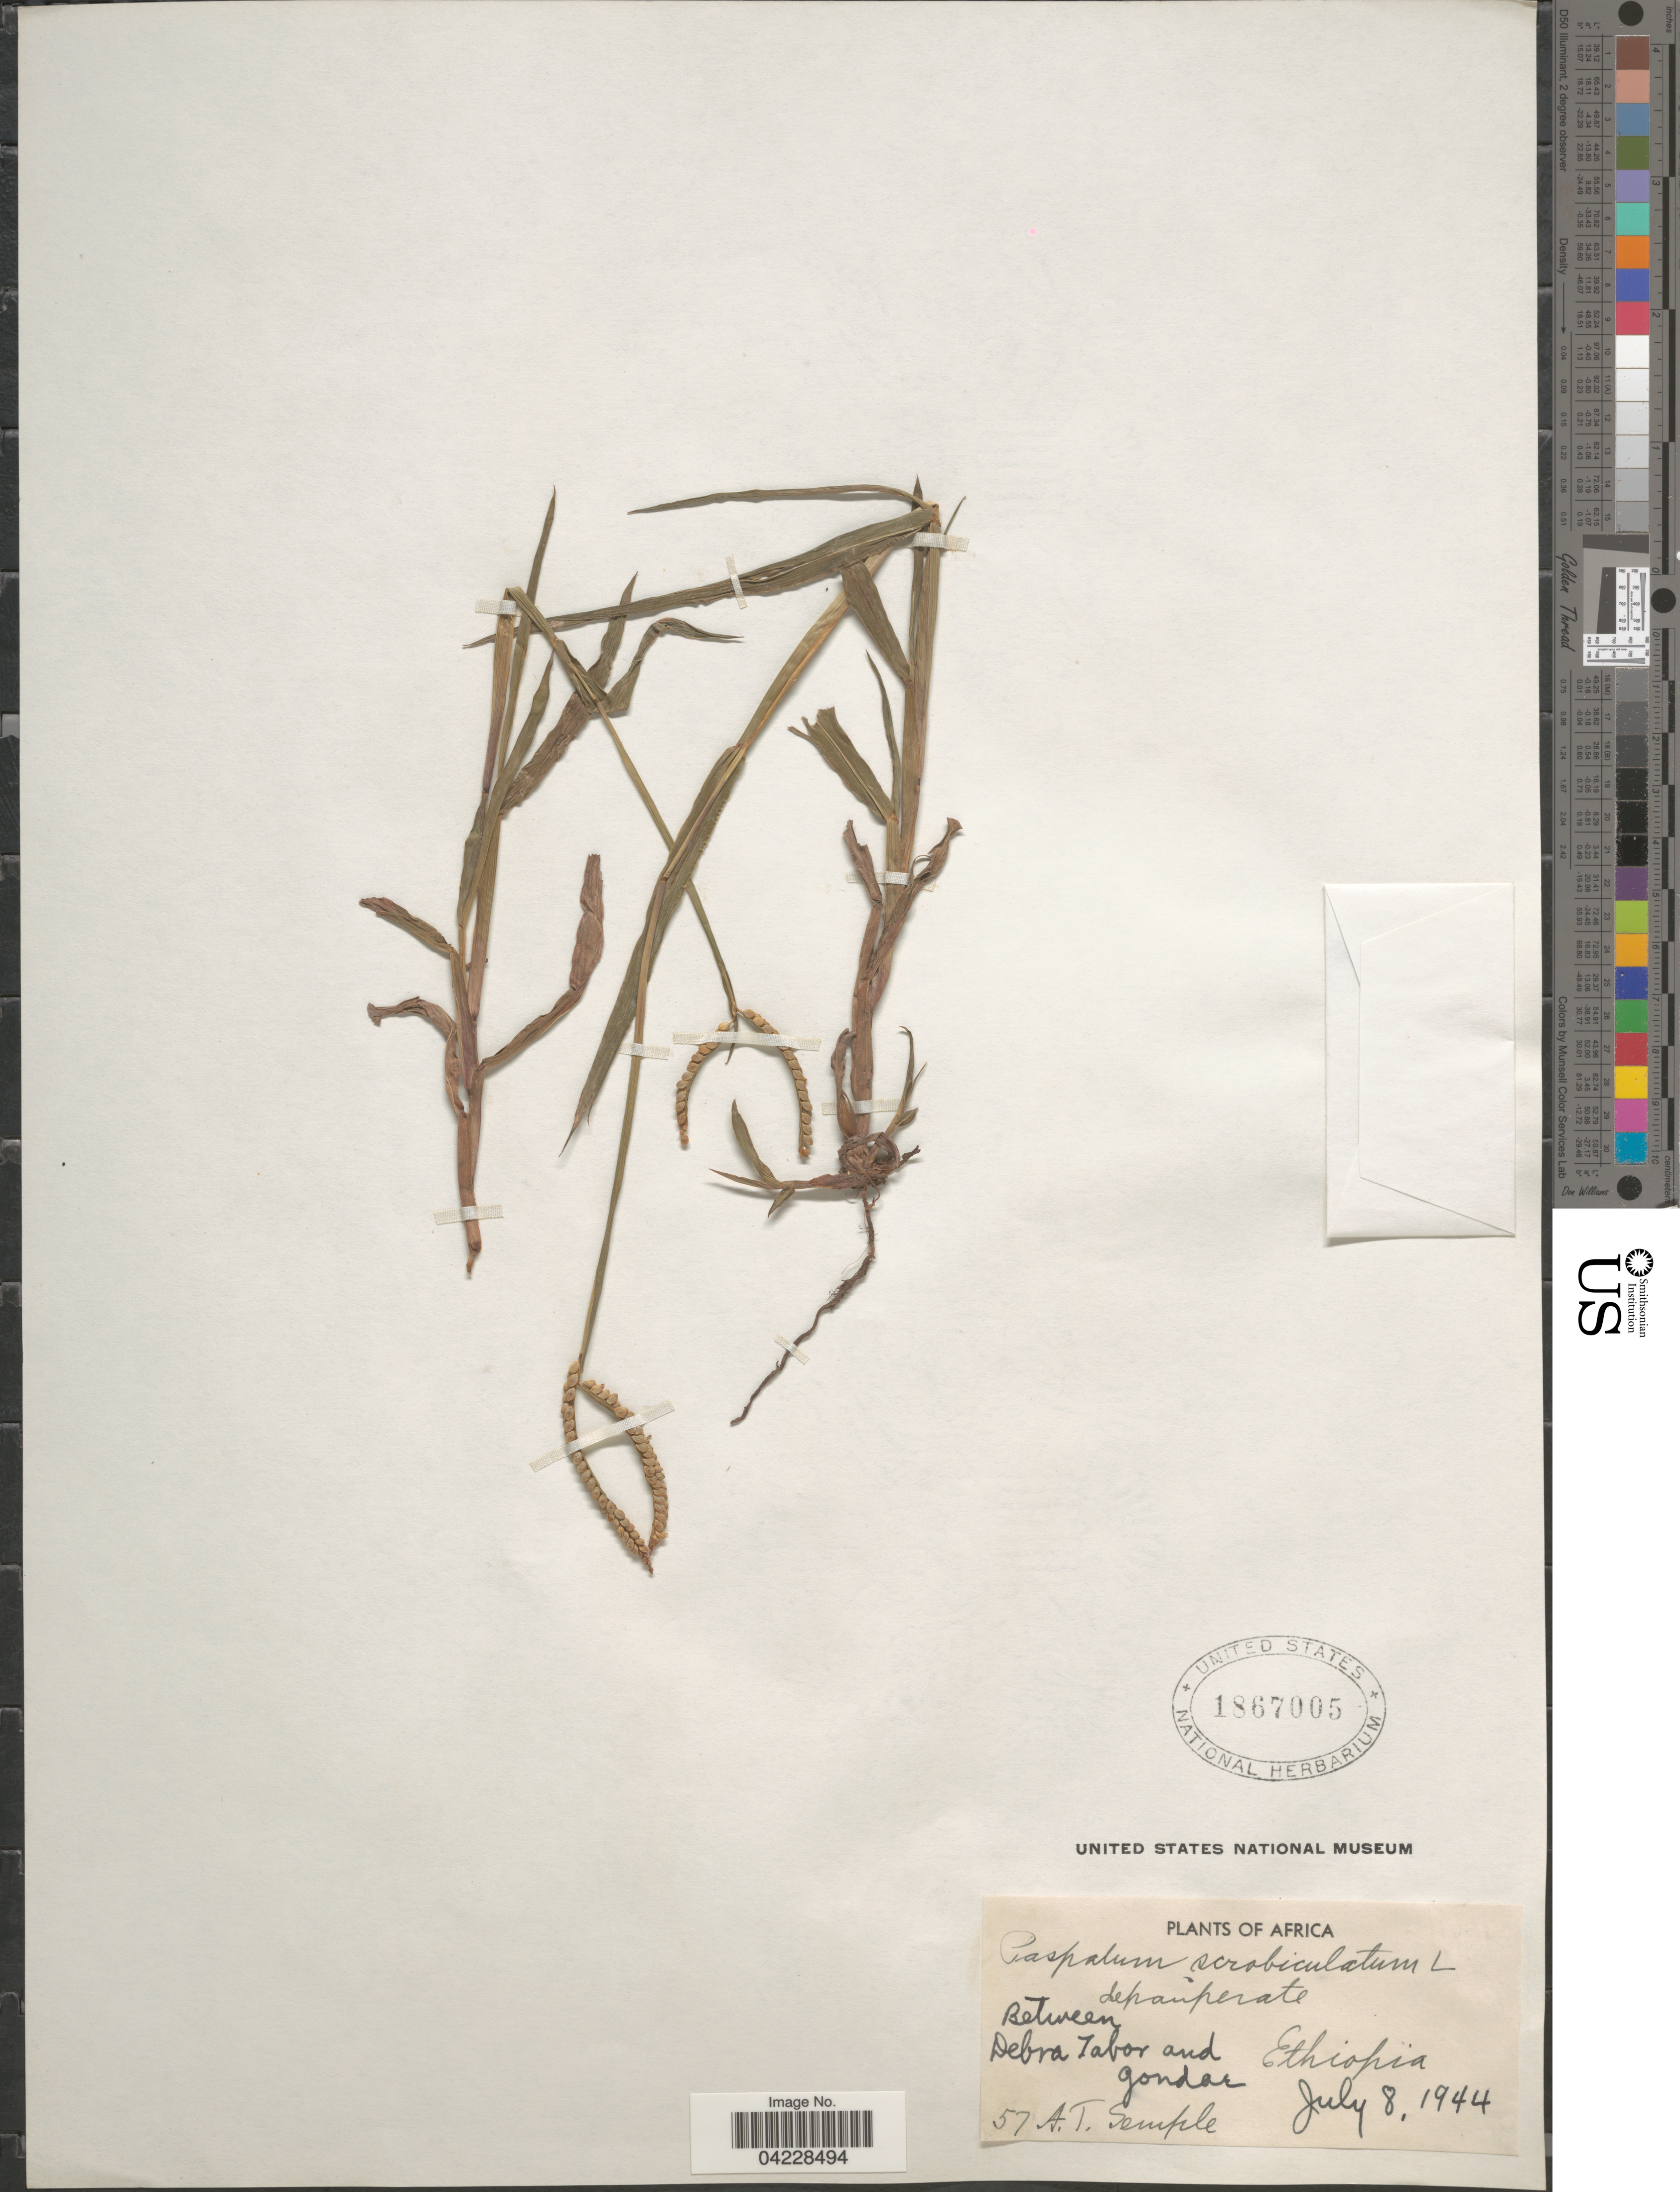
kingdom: Plantae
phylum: Tracheophyta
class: Liliopsida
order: Poales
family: Poaceae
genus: Paspalum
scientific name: Paspalum scrobiculatum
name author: L.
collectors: A. Semple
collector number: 57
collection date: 1944-07-08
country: Ethiopia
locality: Between Debra Tabor and Gondar.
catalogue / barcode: US 1867005